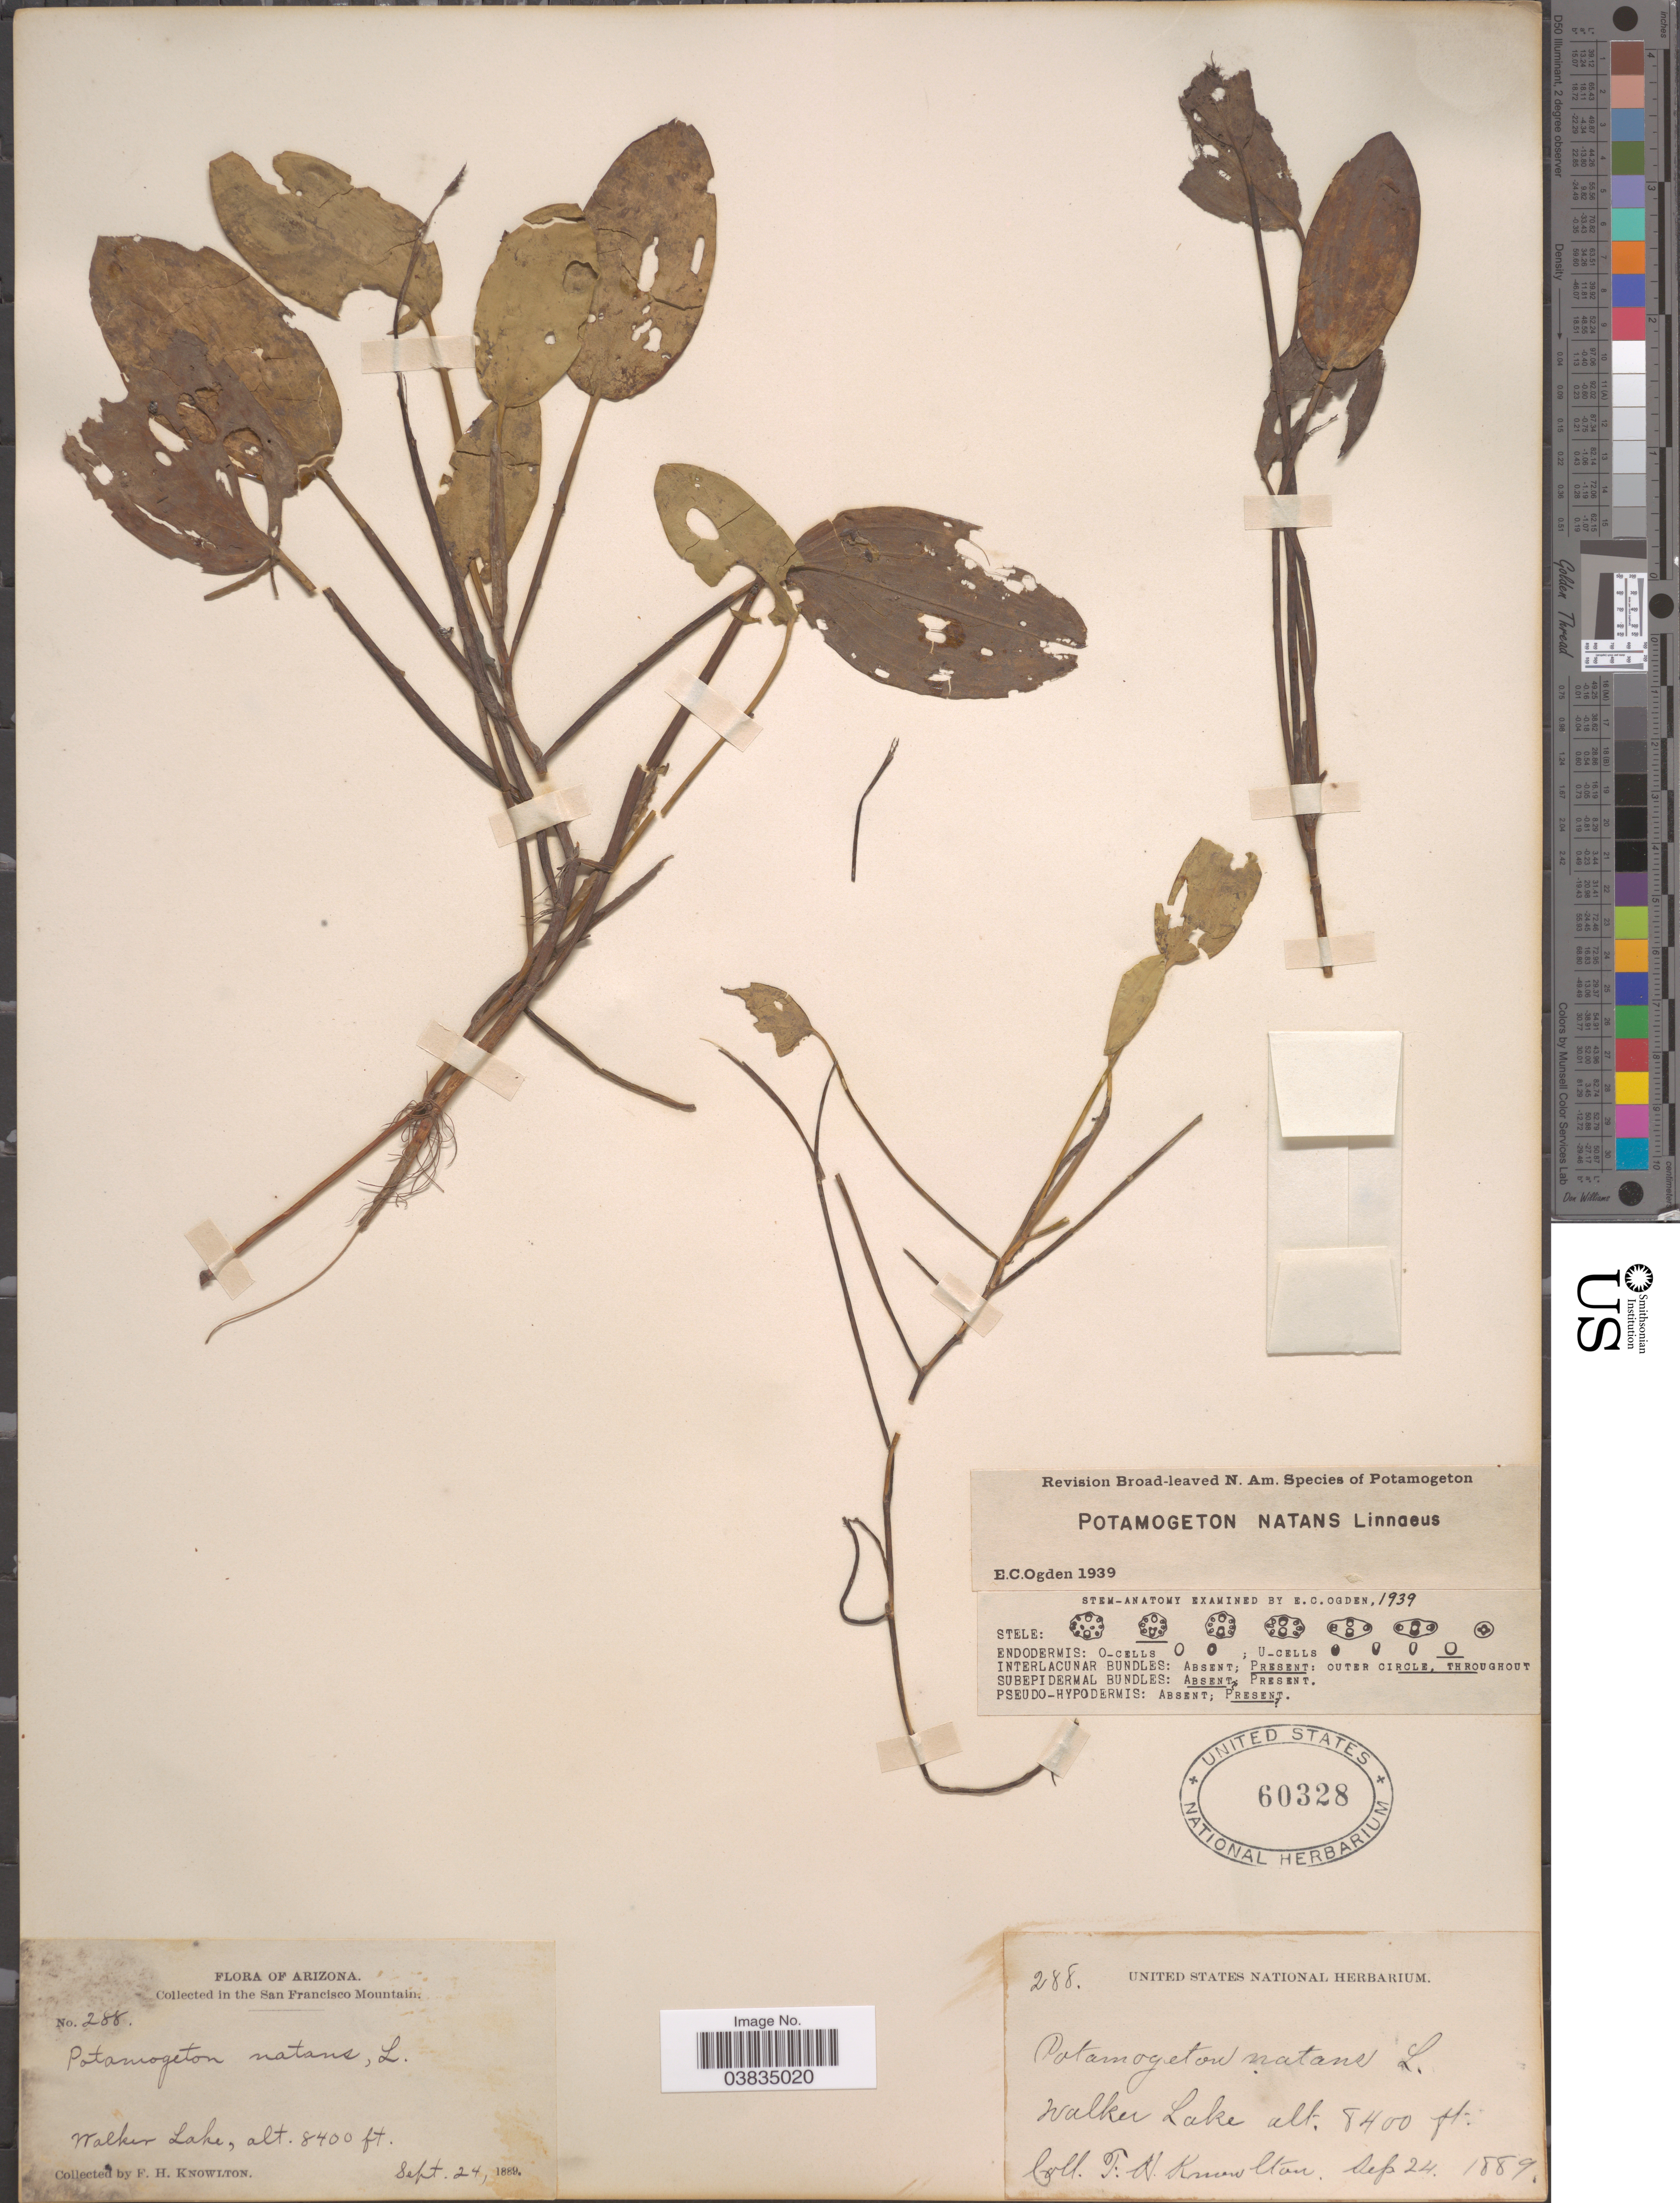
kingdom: Plantae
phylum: Tracheophyta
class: Liliopsida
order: Alismatales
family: Potamogetonaceae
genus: Potamogeton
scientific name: Potamogeton natans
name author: L.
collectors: F. H. Knowlton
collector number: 288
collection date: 1889-09-24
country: United States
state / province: Arizona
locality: In the San Francisco Mountain. Walker Lake.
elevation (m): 2560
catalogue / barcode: US 60328